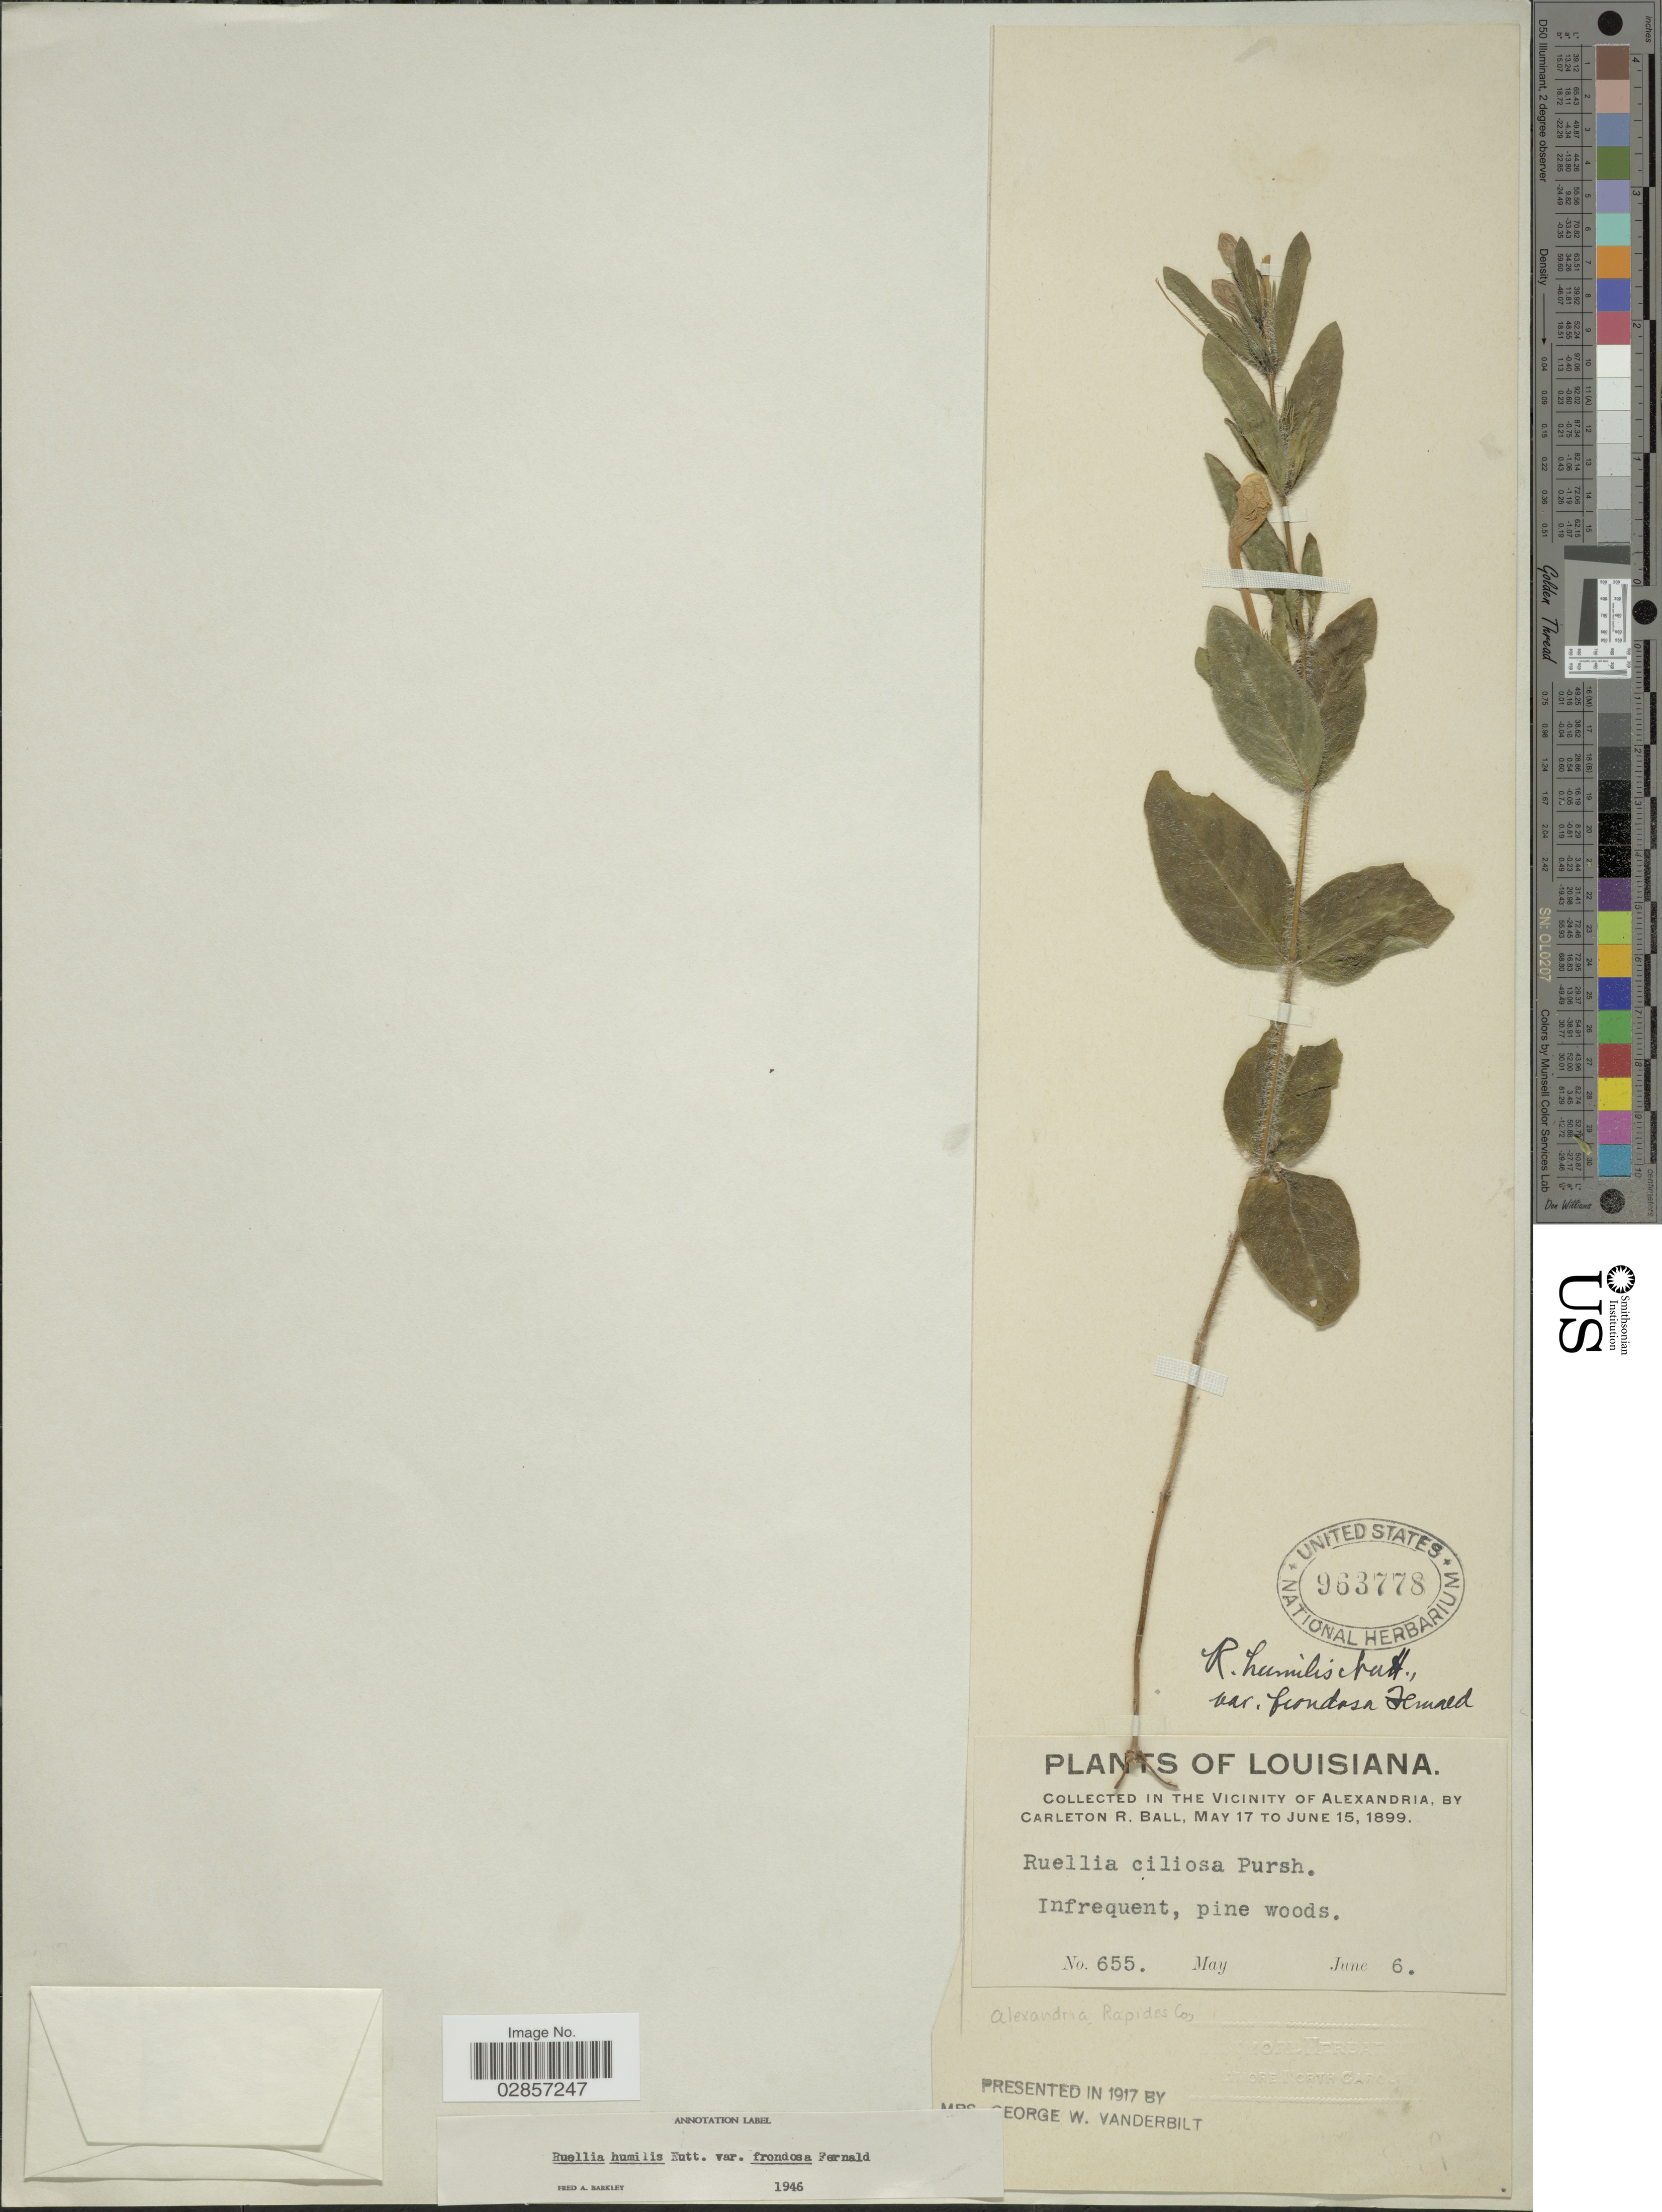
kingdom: Plantae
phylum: Tracheophyta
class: Magnoliopsida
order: Lamiales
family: Acanthaceae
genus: Ruellia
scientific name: Ruellia humilis var. frondosa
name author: Fernald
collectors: C. R. Ball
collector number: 655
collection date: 1899-06-06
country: United States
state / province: Louisiana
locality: In The Vicinity of Alexandria, Alexandria, Rapides Co.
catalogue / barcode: US 963778